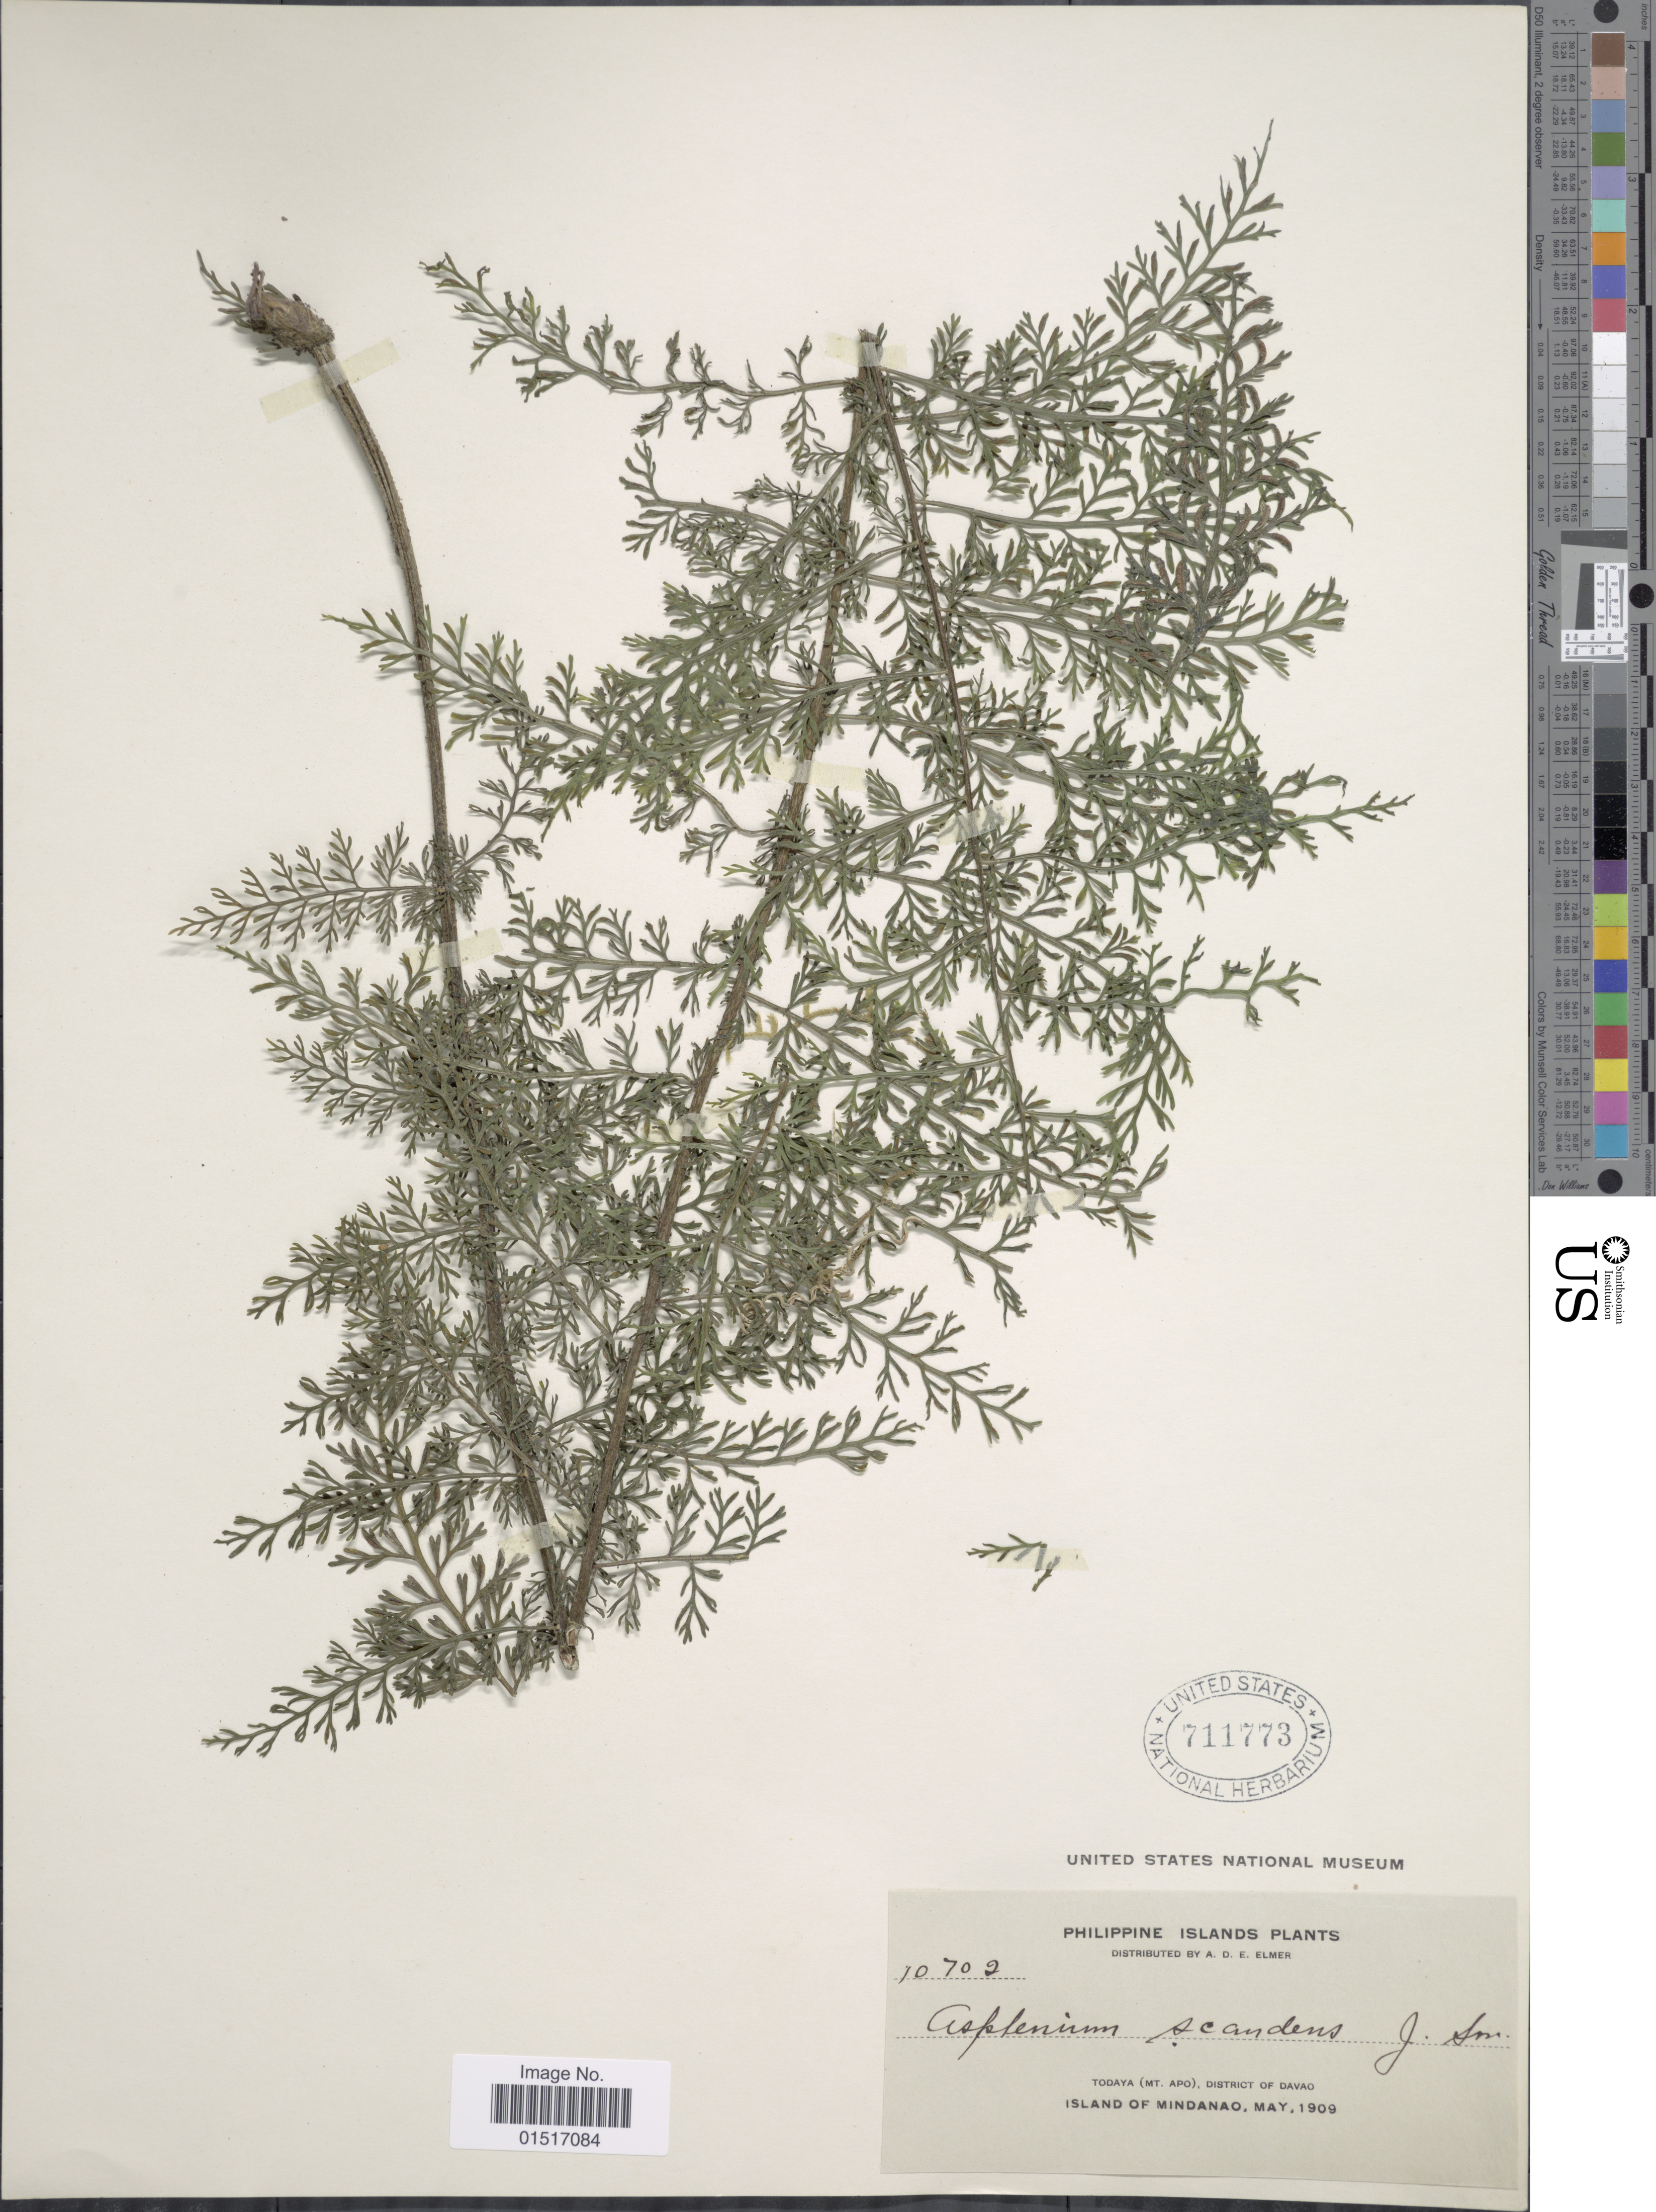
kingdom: Plantae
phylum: Tracheophyta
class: Polypodiopsida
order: Polypodiales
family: Aspleniaceae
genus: Asplenium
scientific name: Asplenium scandens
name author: J. Sm. ex Mett.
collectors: A. D. E. Elmer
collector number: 10702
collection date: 1909-05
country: Philippines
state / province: Davao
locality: Todaya (Mt. Apo). Island of Mindanao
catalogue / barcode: US 711773